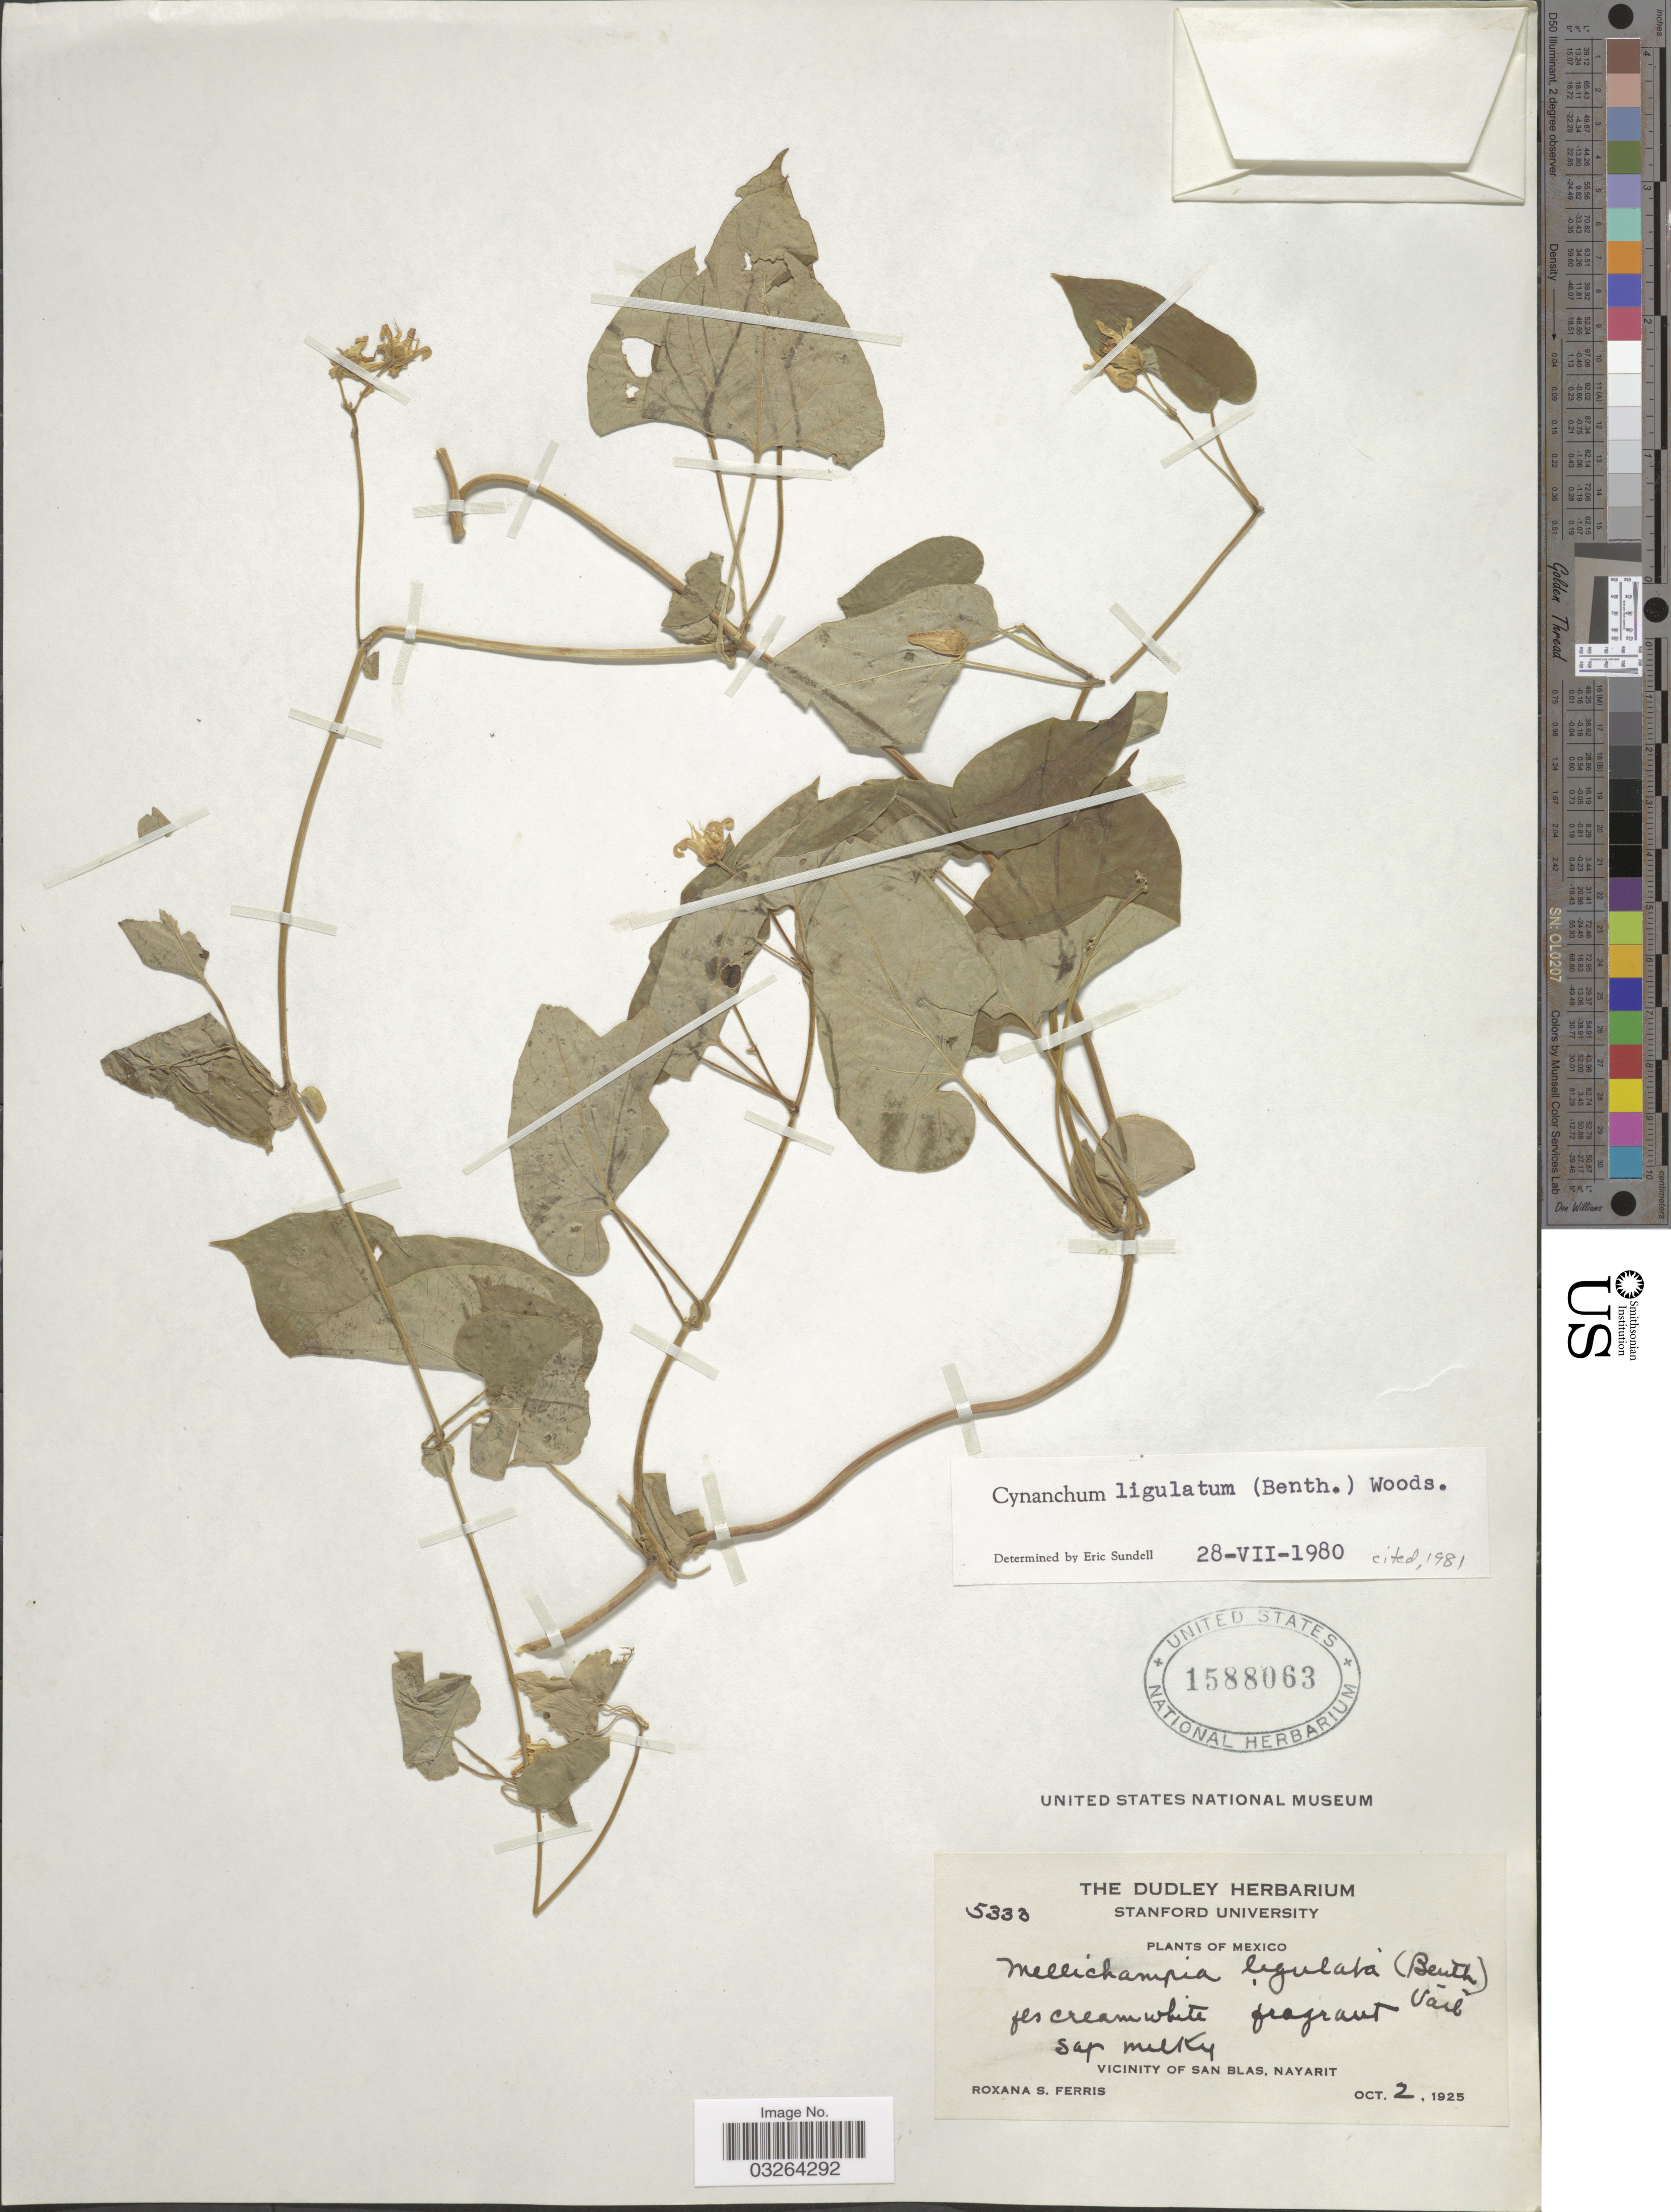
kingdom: Plantae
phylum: Tracheophyta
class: Magnoliopsida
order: Gentianales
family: Apocynaceae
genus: Cynanchum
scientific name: Cynanchum ligulatum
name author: (Benth.) Woodson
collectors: R. S. Ferris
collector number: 5333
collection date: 1925-10-02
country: Mexico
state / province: Nayarit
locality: Vicinity of San Blas.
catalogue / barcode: US 1588063